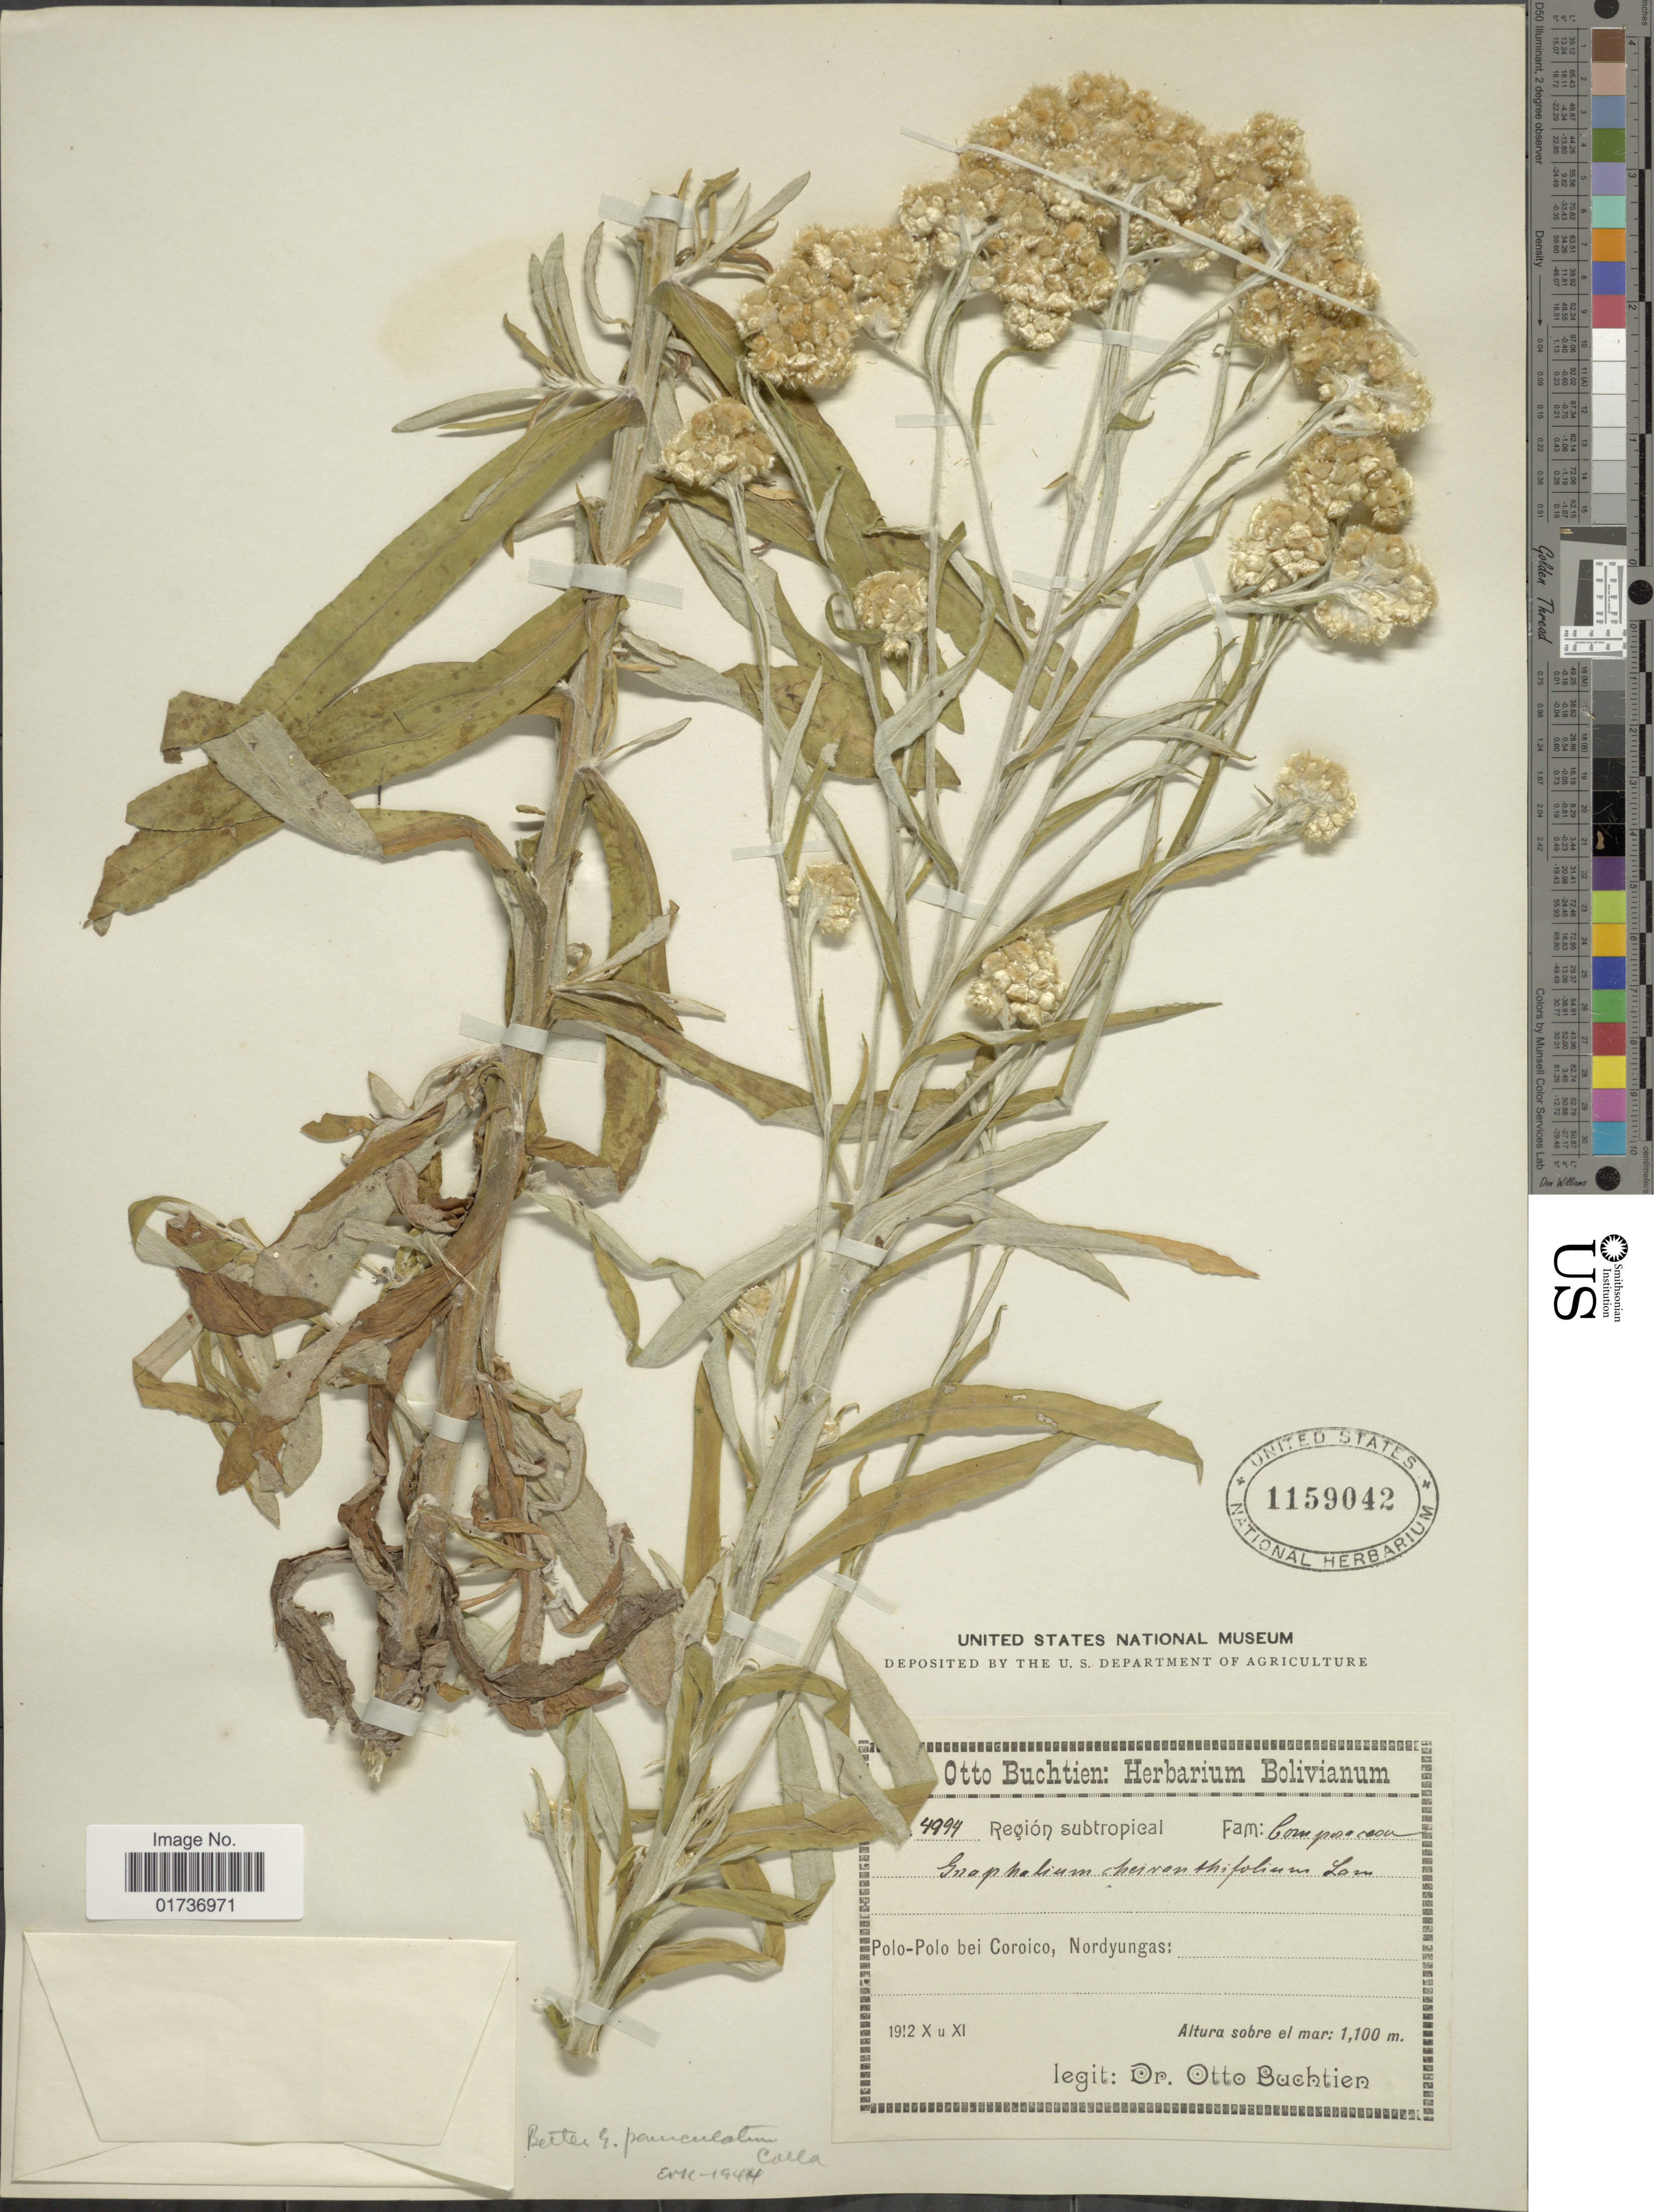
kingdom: Plantae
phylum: Tracheophyta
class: Magnoliopsida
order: Asterales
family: Asteraceae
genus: Gnaphalium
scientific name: Gnaphalium cheiranthifolium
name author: Bertero ex Lam.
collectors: O. Buchtien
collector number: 4994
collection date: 1912-10/1912-11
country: Bolivia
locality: Polo-Polo bei Coroico, Nordyungas, Región subtropical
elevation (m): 1100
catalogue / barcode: US 1159042